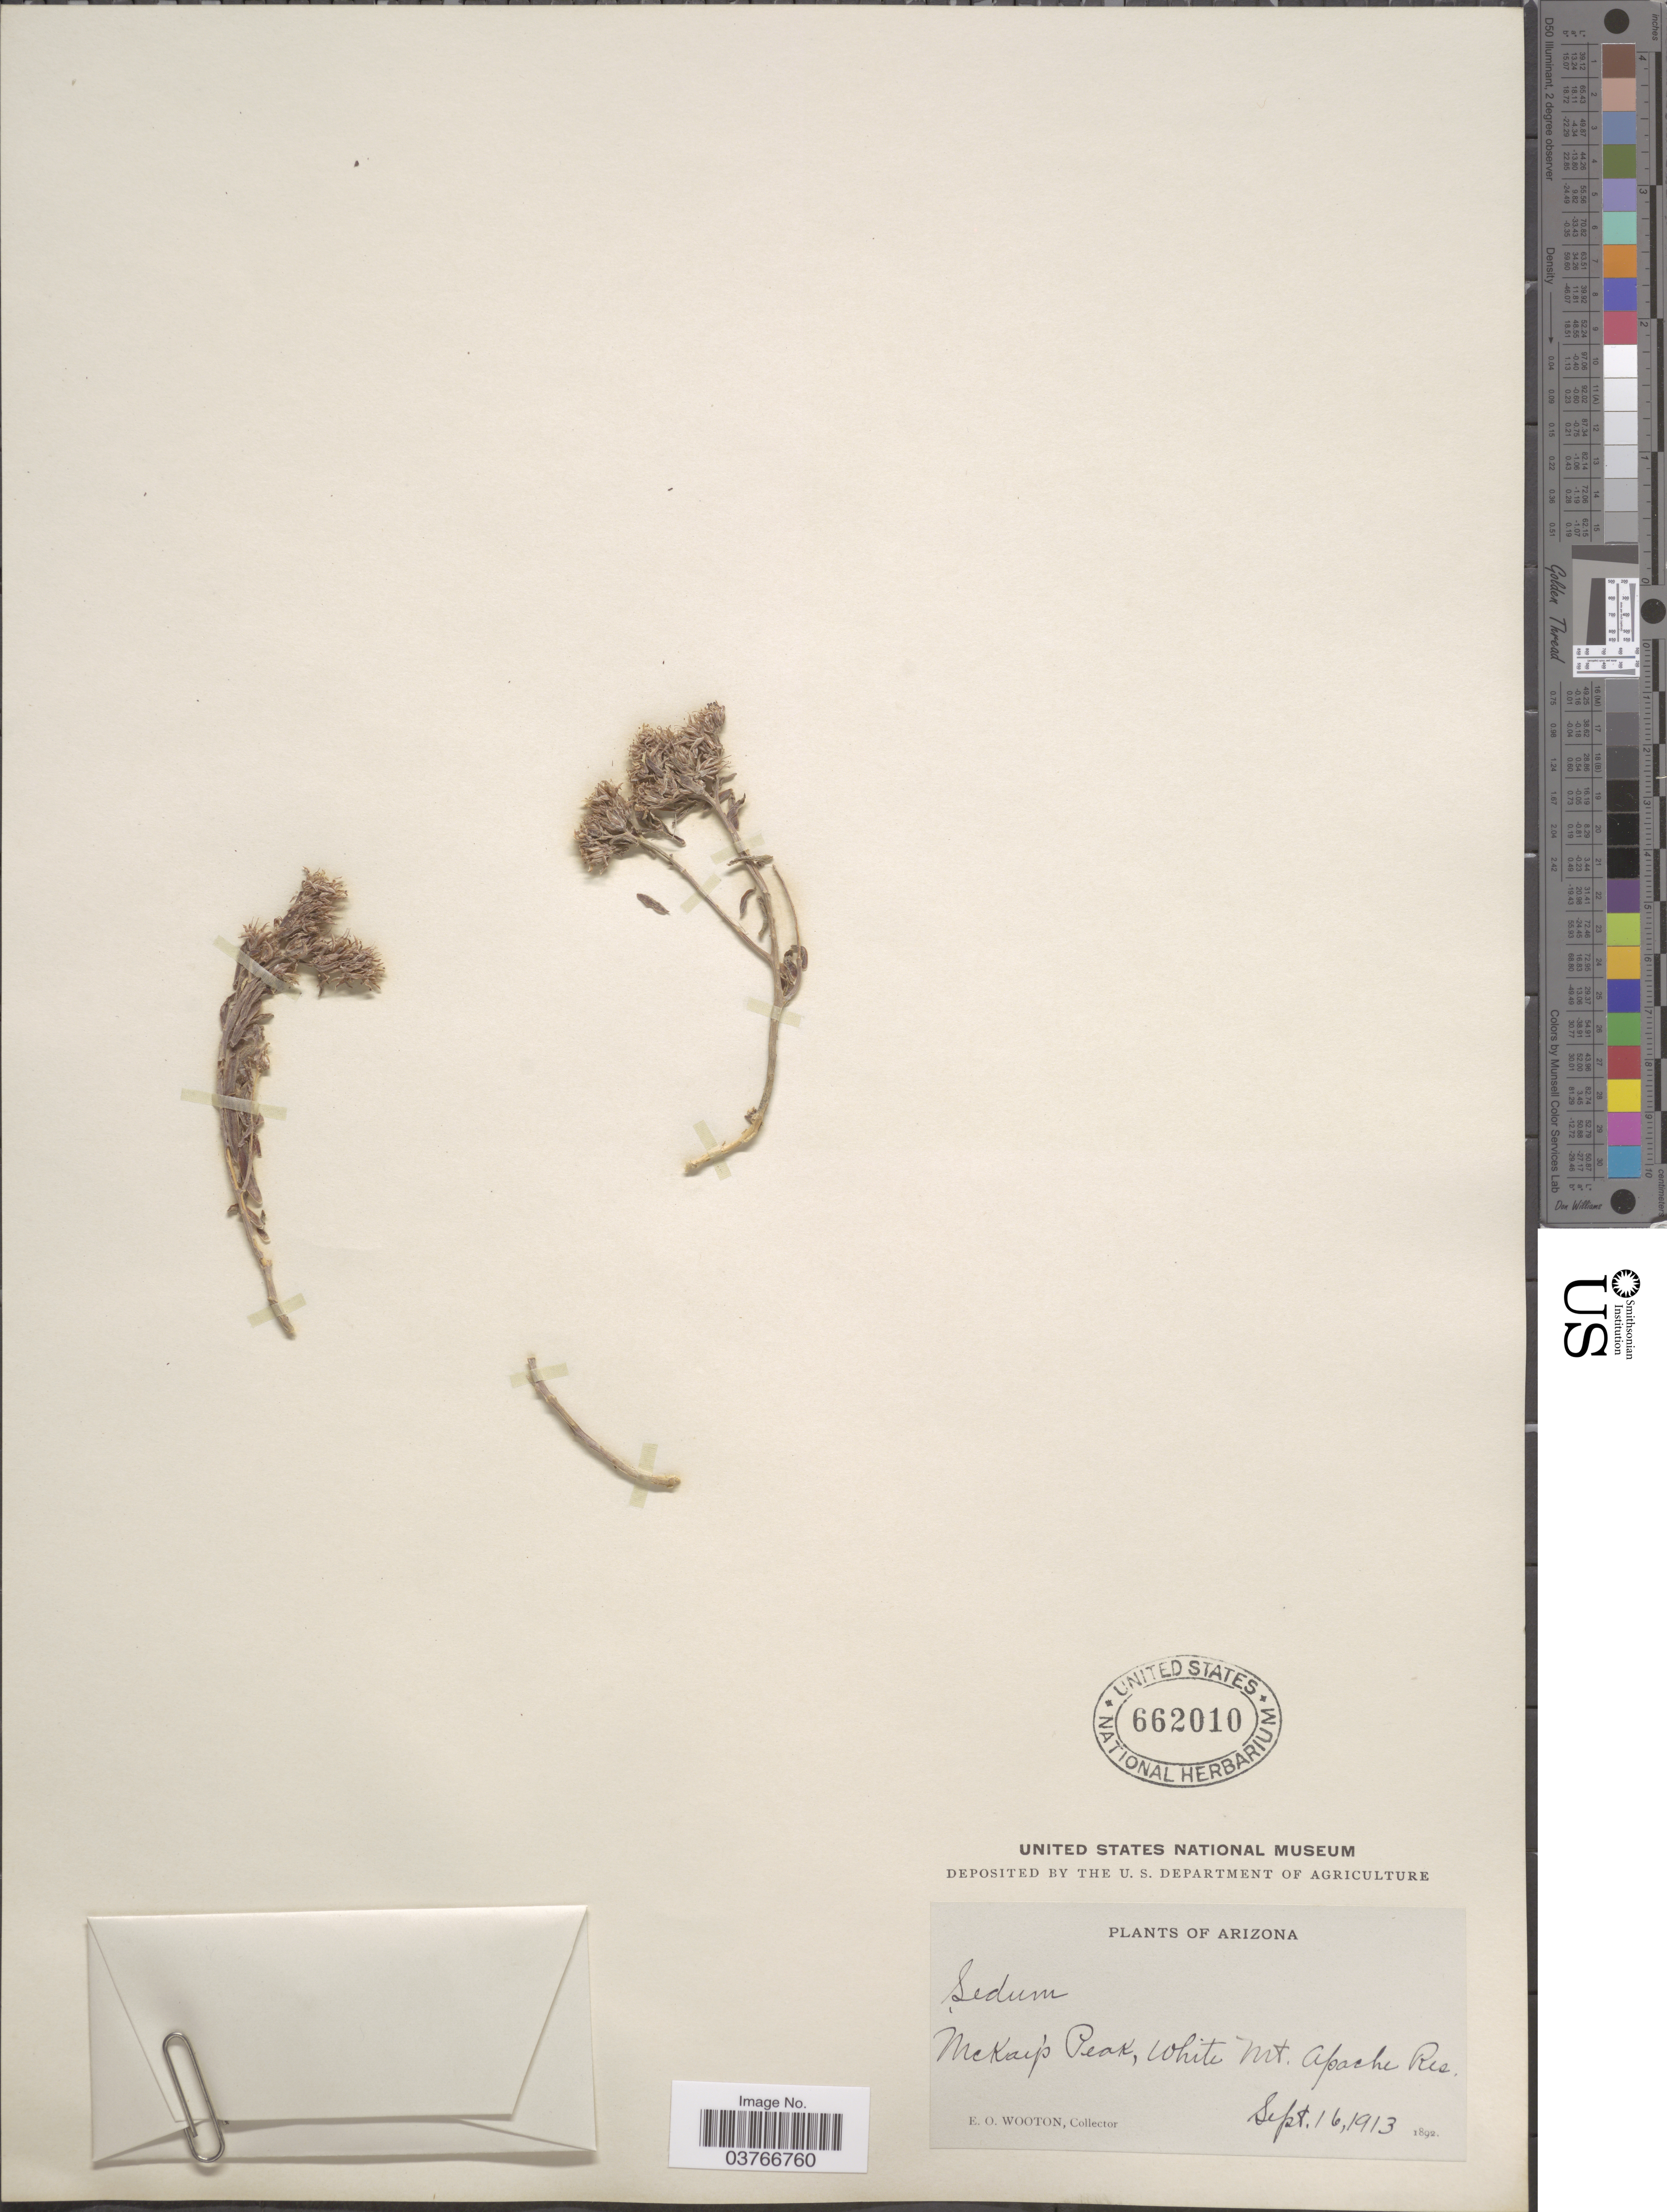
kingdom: Plantae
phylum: Tracheophyta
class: Magnoliopsida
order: Saxifragales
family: Crassulaceae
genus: Sedum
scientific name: Sedum sp.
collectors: E. O. Wooton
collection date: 1913-09-16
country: United States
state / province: Arizona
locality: McKay's Peak, white Mt. Apache Res.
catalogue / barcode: US 662010